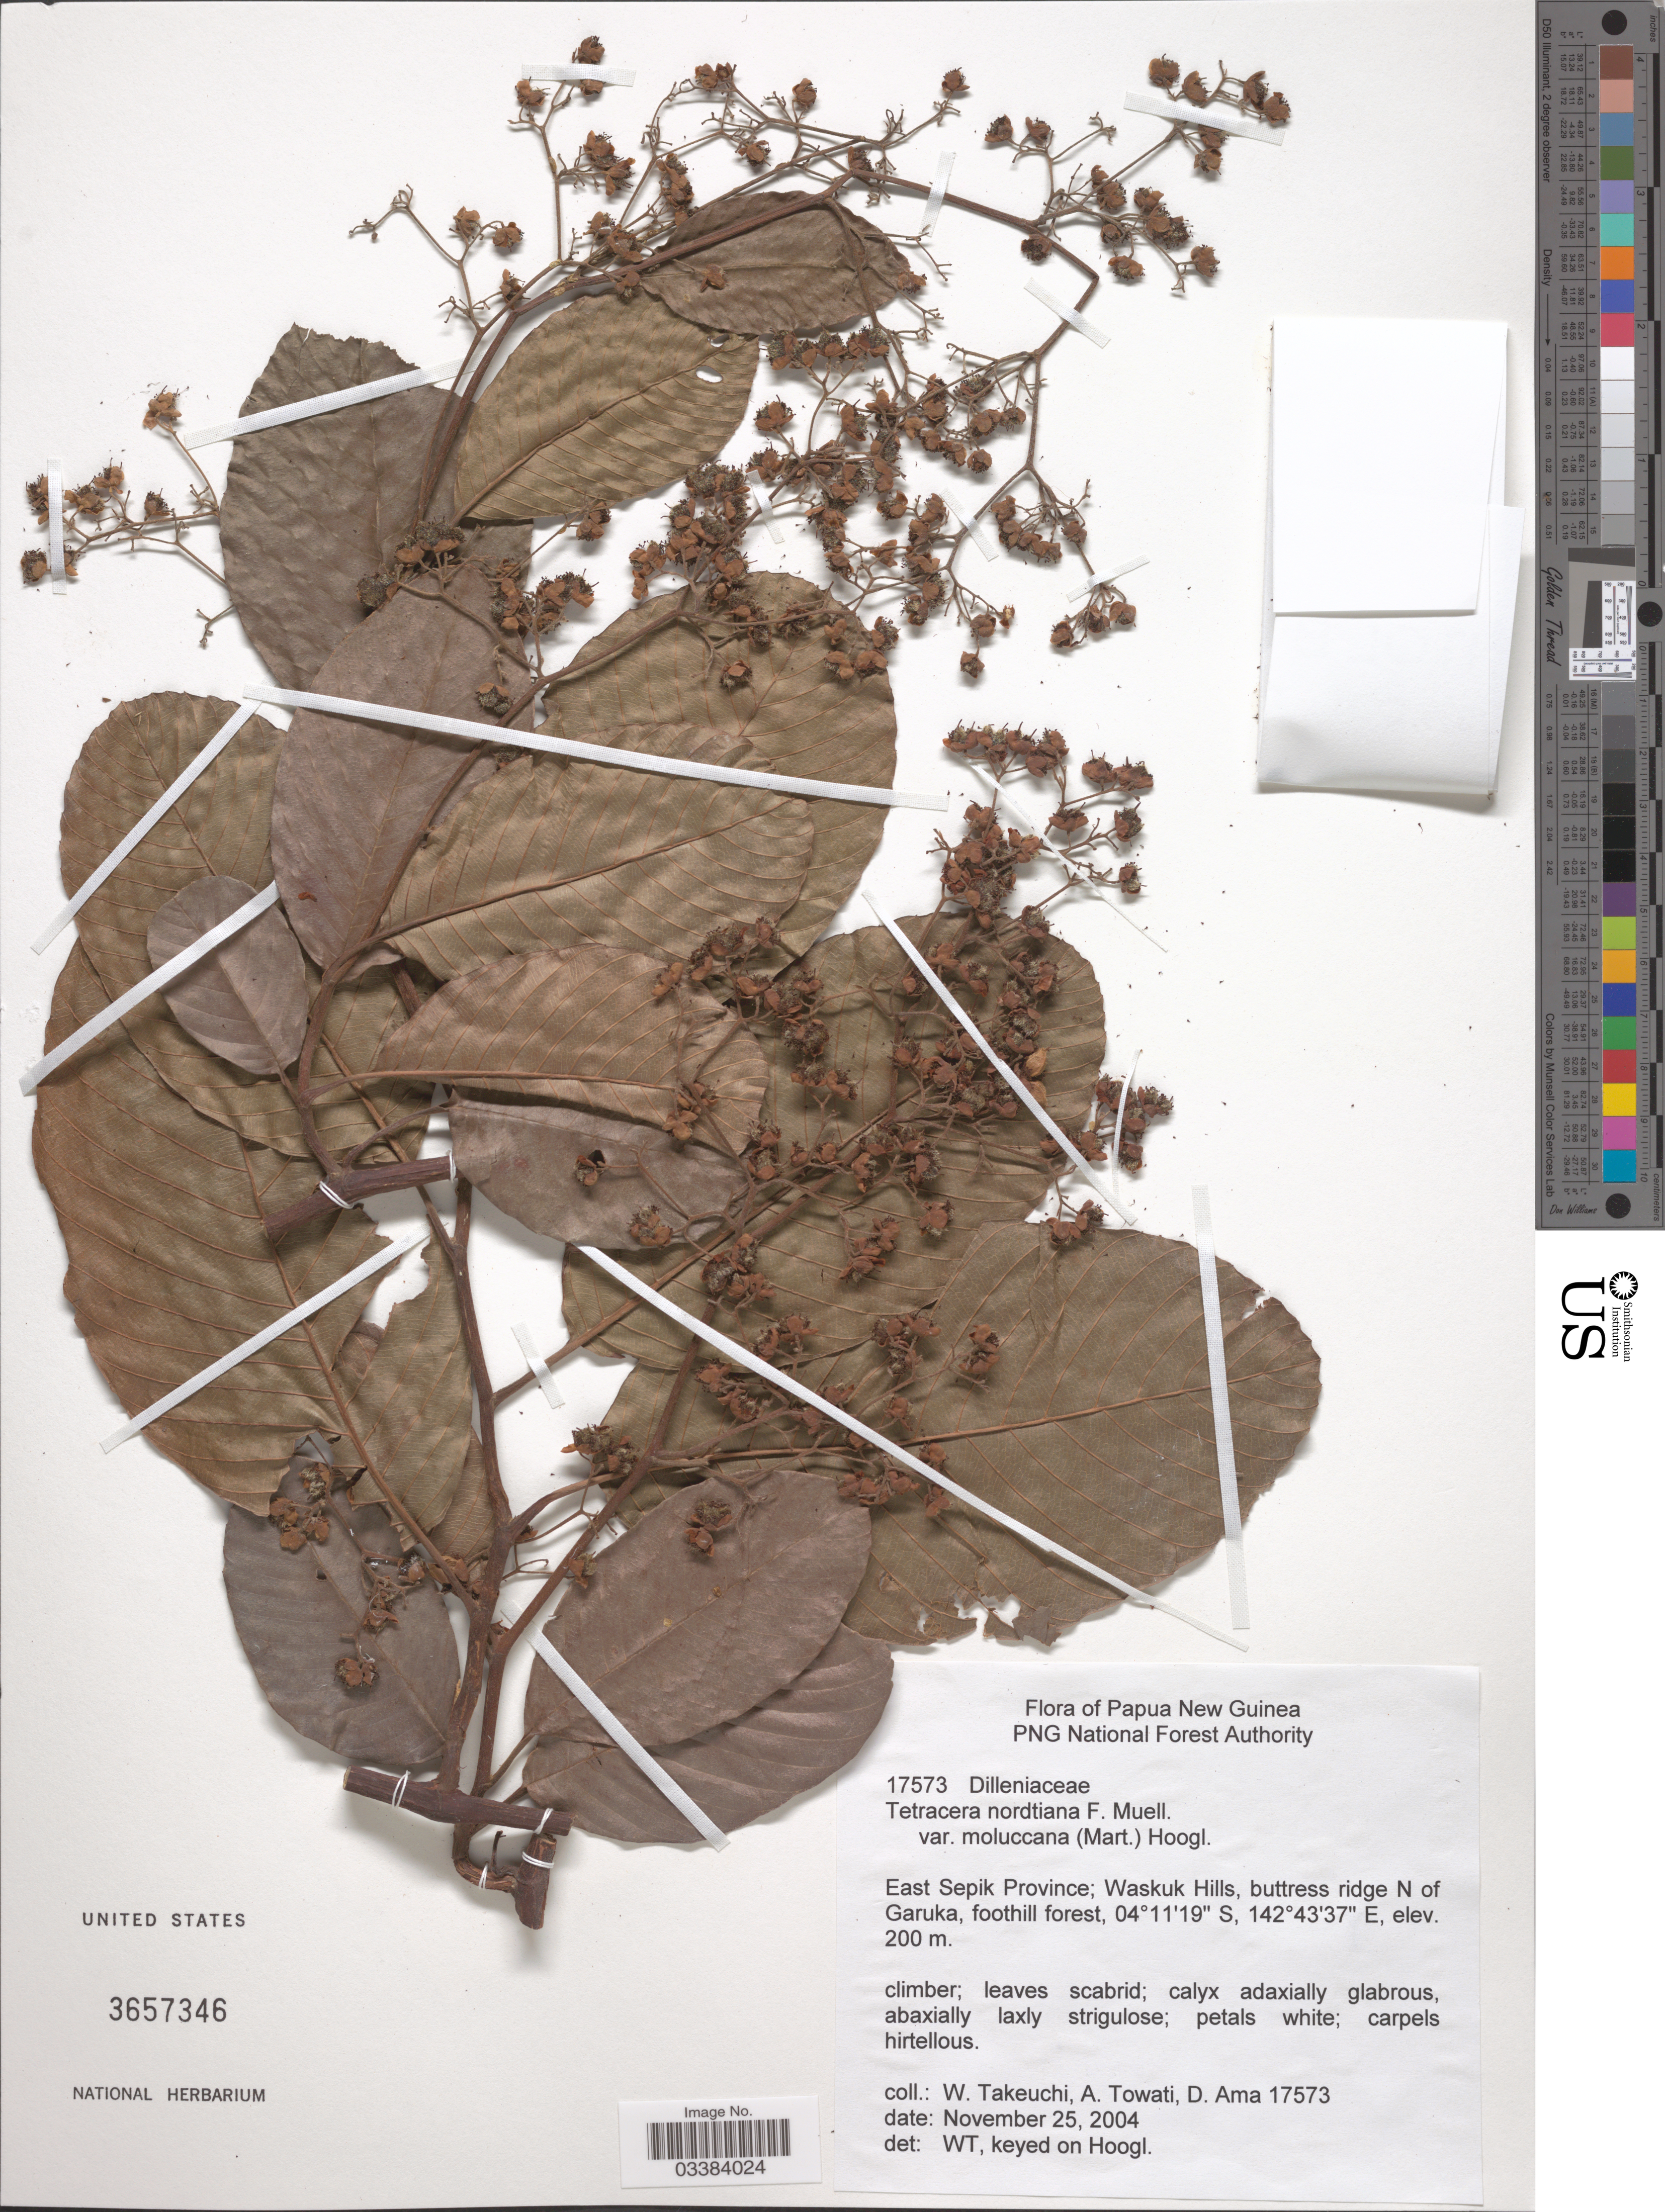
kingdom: Plantae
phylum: Tracheophyta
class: Magnoliopsida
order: Dilleniales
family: Dilleniaceae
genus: Tetracera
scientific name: Tetracera nordtiana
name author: F. Muell.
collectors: W. Takeuchi, A. Towati & D. Ama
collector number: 17573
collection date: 2004-11-25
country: Papua New Guinea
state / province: East Sepik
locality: Waskuk Hill, buttress ridge N of Garuka, foothill forest.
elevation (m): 200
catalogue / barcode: US 3657346